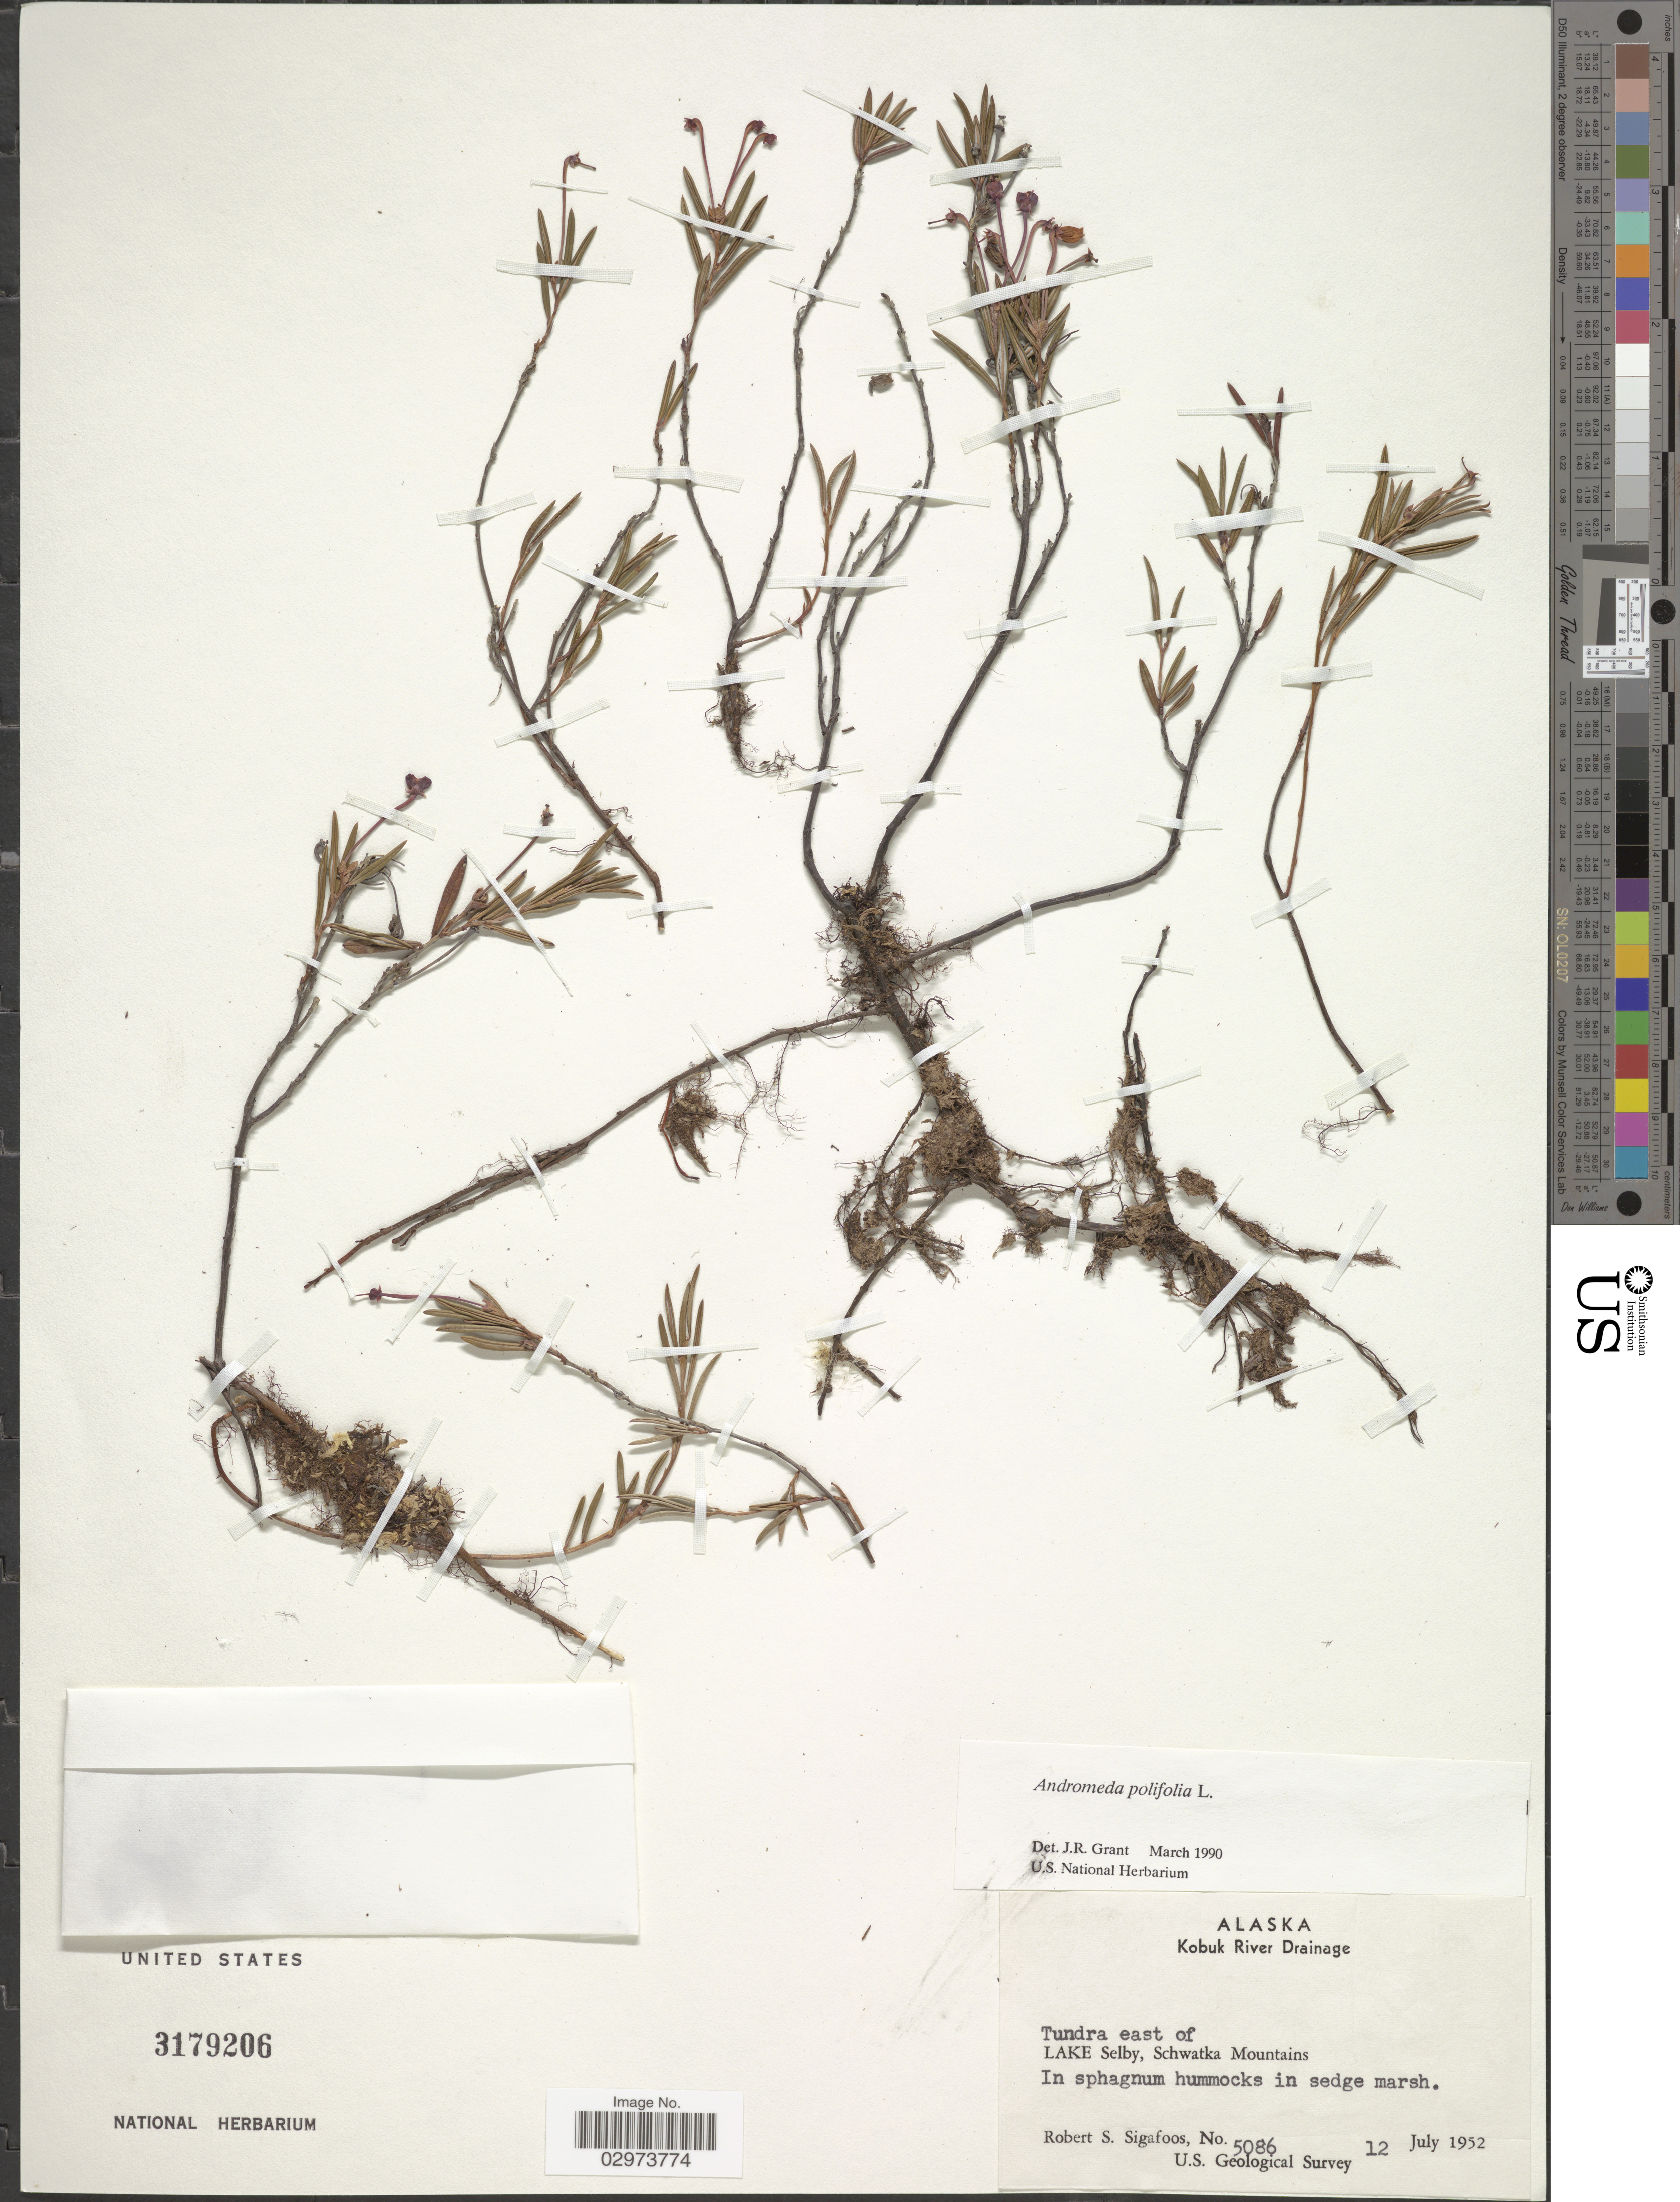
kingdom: Plantae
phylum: Tracheophyta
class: Magnoliopsida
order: Ericales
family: Ericaceae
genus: Andromeda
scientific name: Andromeda polifolia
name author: L.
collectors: R. Sigafoos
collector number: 5086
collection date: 1952-07-12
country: United States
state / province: Alaska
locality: Kobuk River Drainage. Tundra east of Lake Selby, Schwatka Mountains.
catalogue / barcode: US 3179206